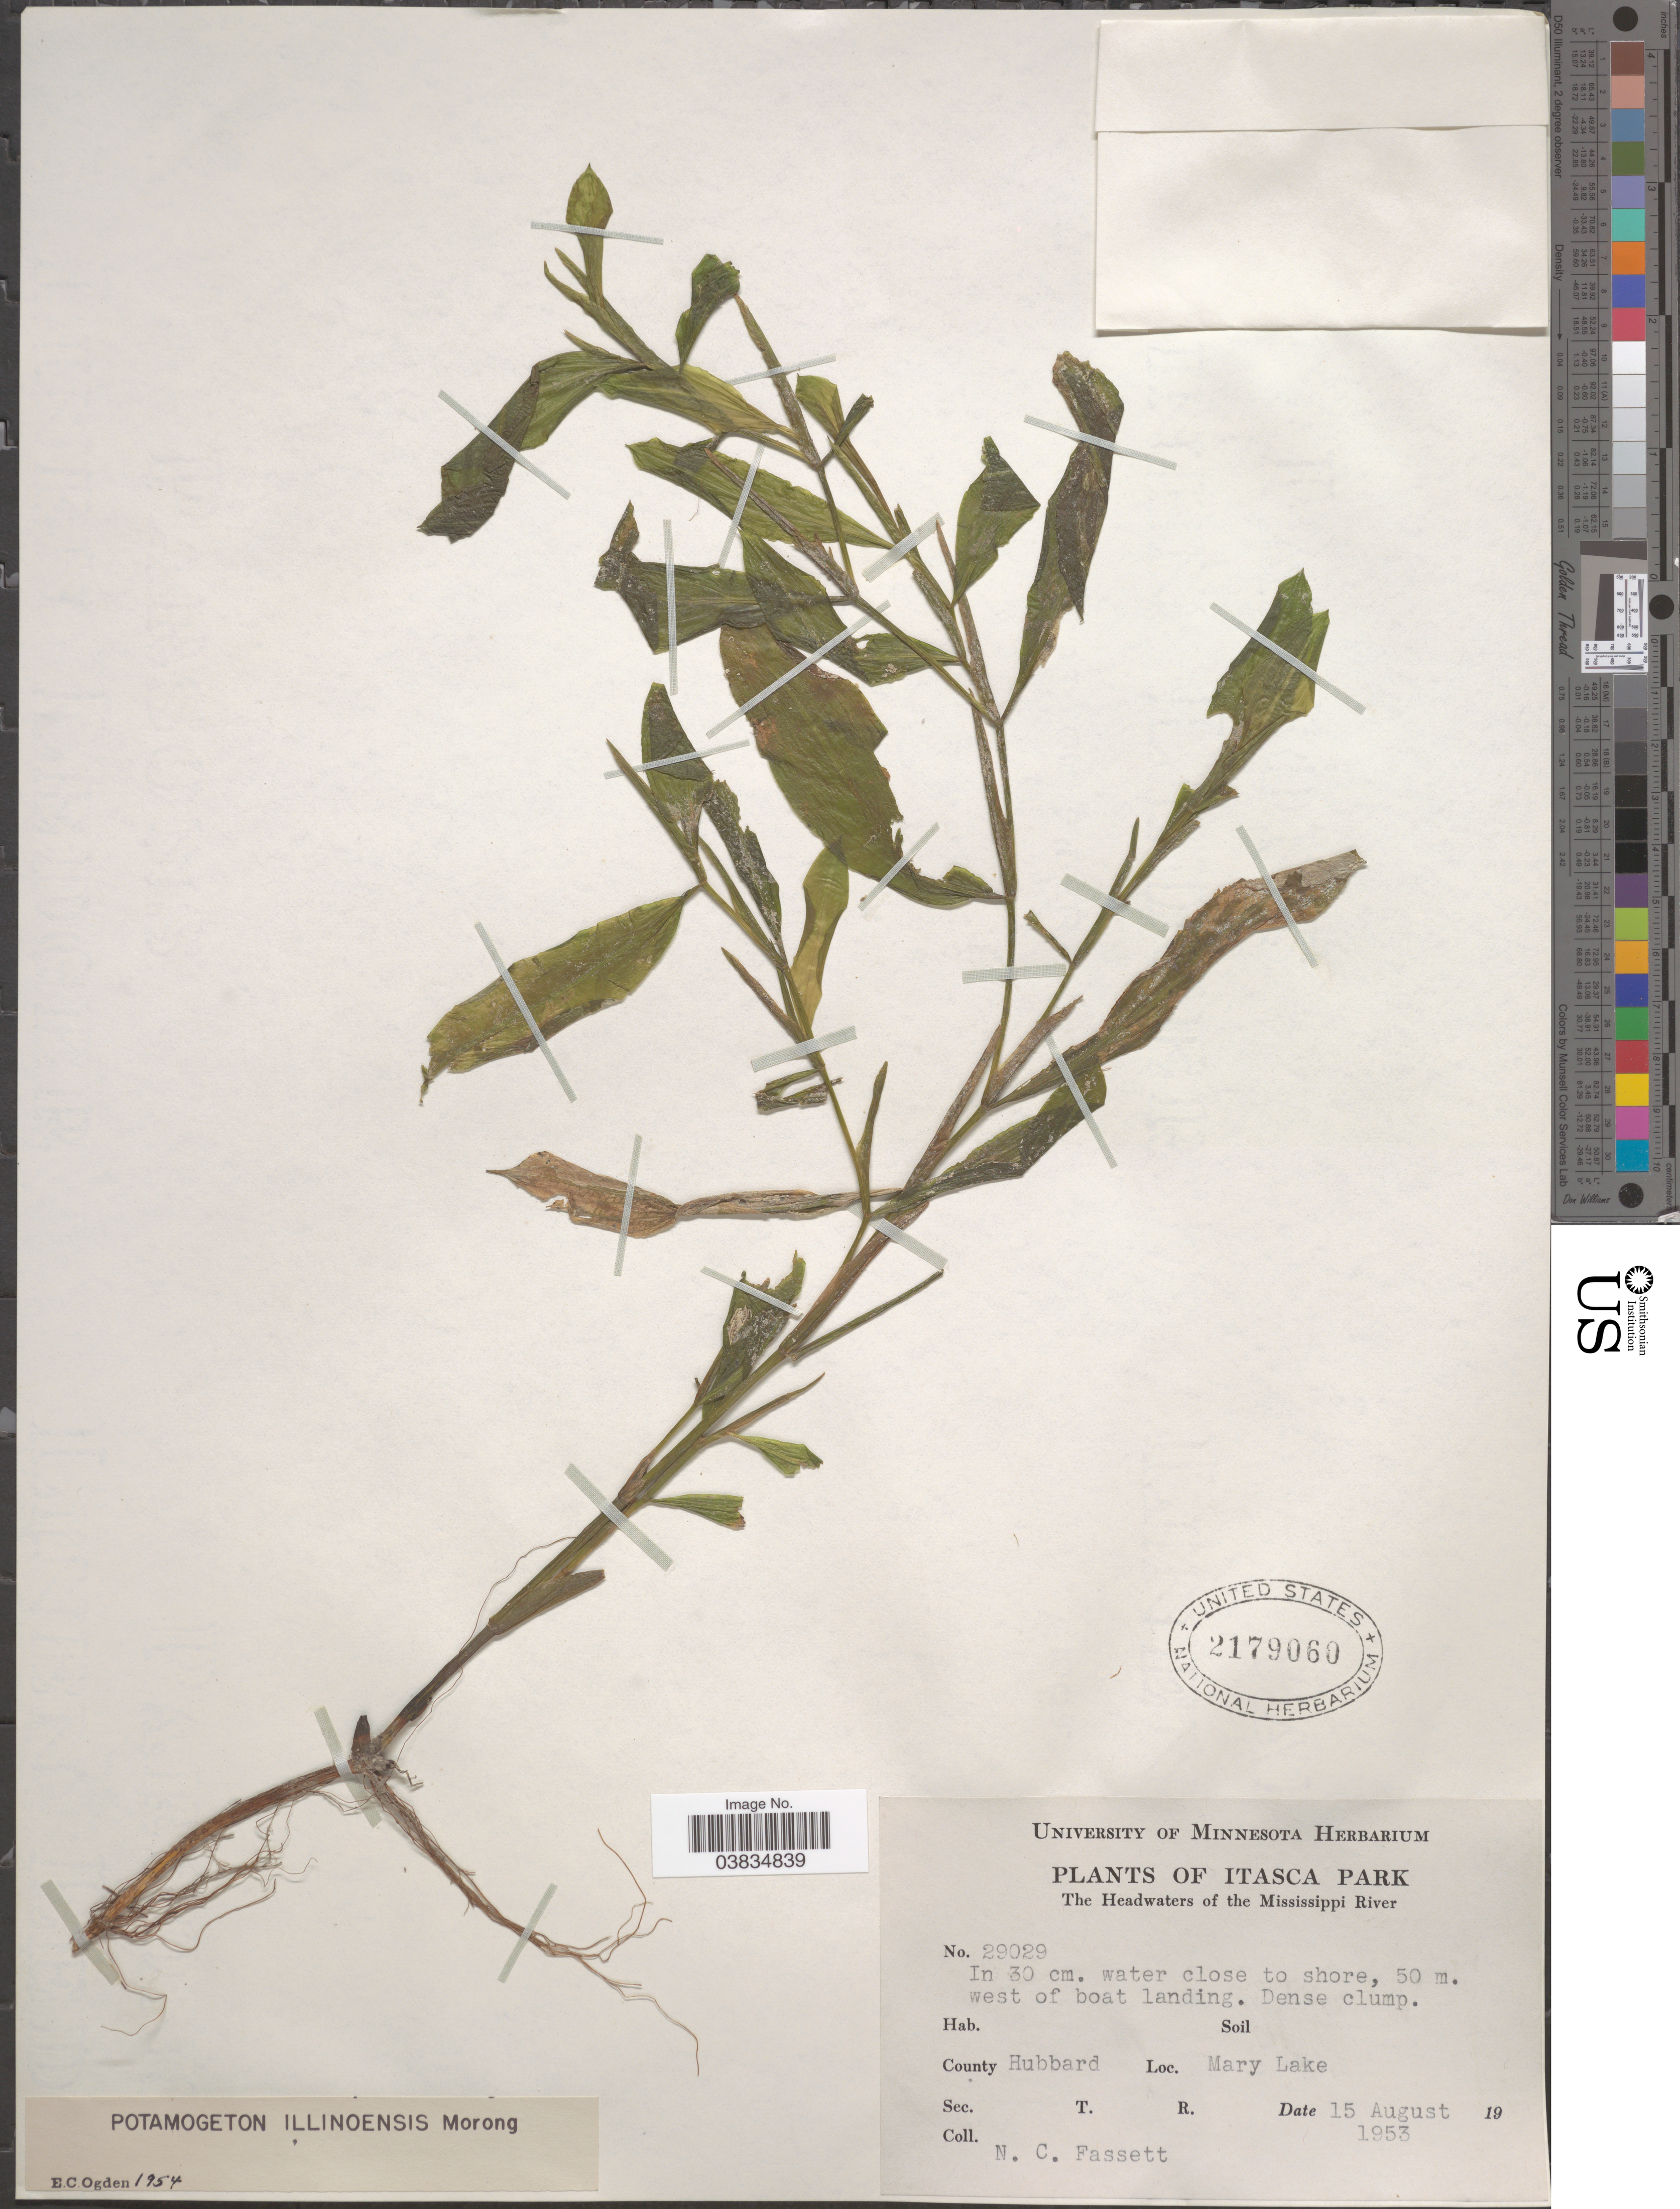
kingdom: Plantae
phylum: Tracheophyta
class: Liliopsida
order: Alismatales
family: Potamogetonaceae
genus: Potamogeton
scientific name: Potamogeton illinoensis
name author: Morong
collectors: N. C. Fassett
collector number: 29029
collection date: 1953-08-15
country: United States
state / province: Minnesota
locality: Itasca Park. Headwaters of the Mississippi River. West of boat landing. County Hubbard. Mary Lake.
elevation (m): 50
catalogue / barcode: US 2179060